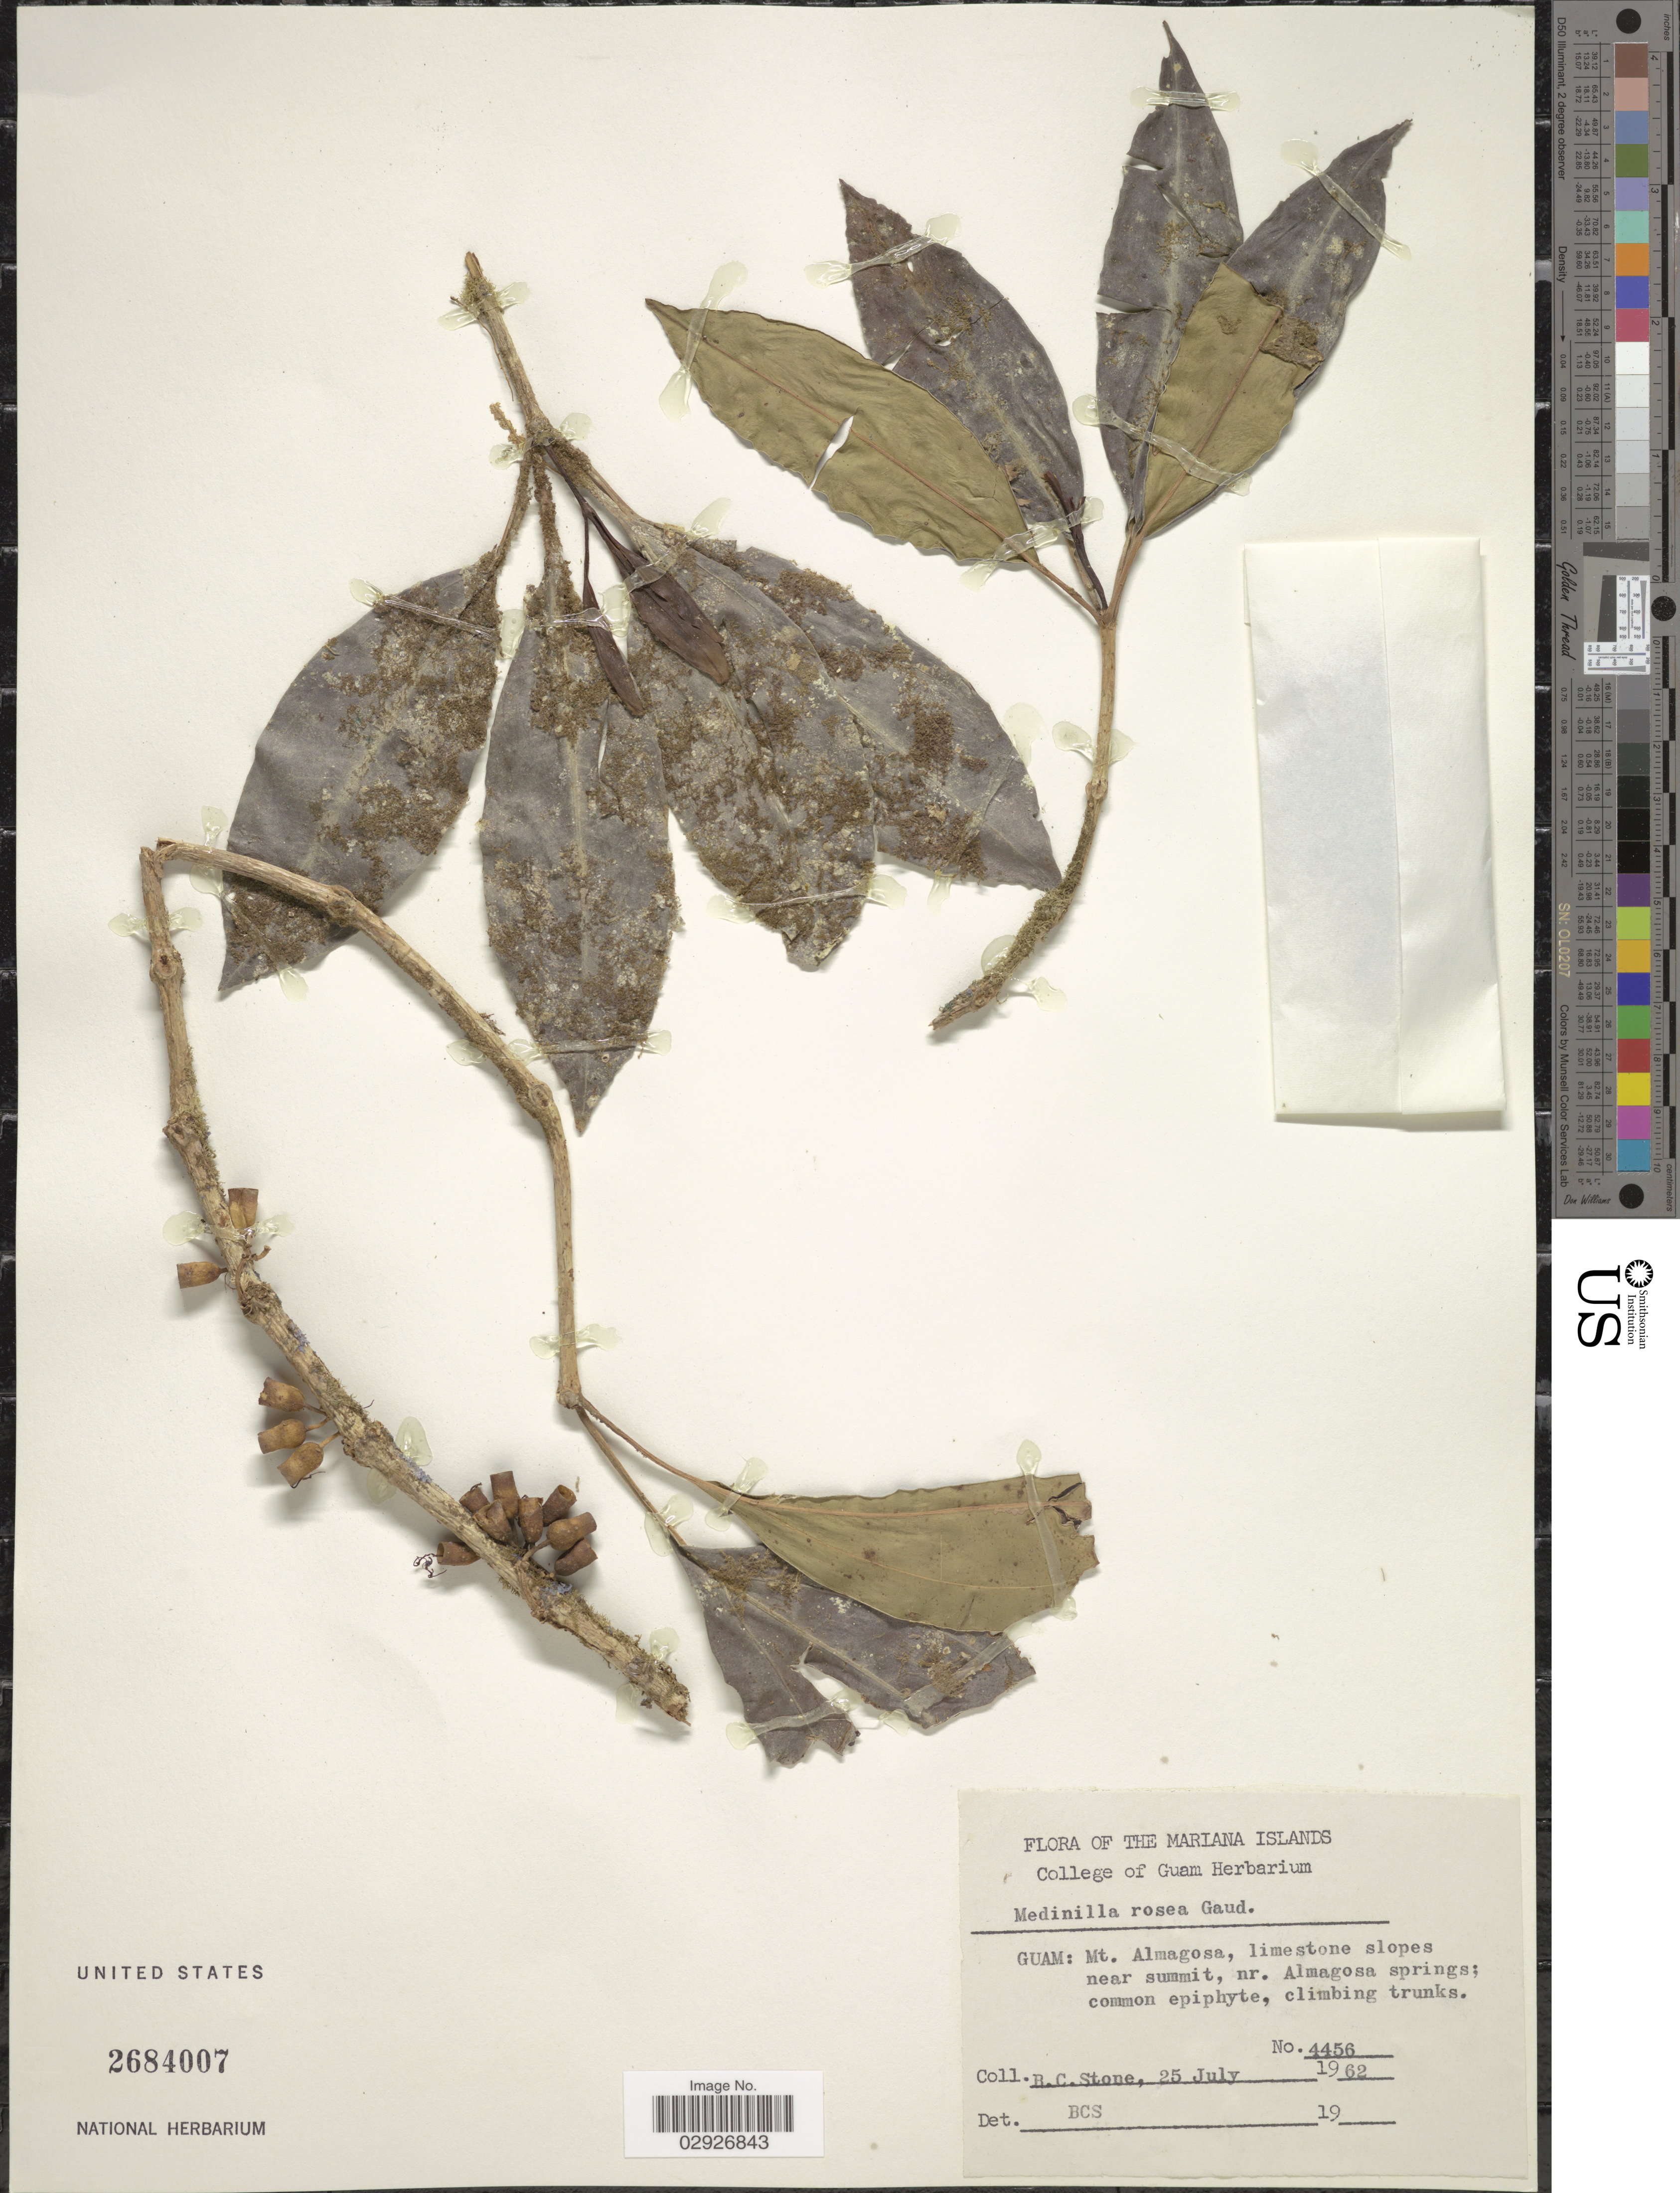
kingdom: Plantae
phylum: Tracheophyta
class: Magnoliopsida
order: Myrtales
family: Melastomataceae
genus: Medinilla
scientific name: Medinilla medinilliana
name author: (Gaudich.) Fosberg & Sachet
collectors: B. C. Stone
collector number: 4456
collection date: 1962-07-25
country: Guam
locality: Mariana Islands. Mt. Almagosa, limestone slopes near summit, nr. Almagosa springs.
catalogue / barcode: US 2684007